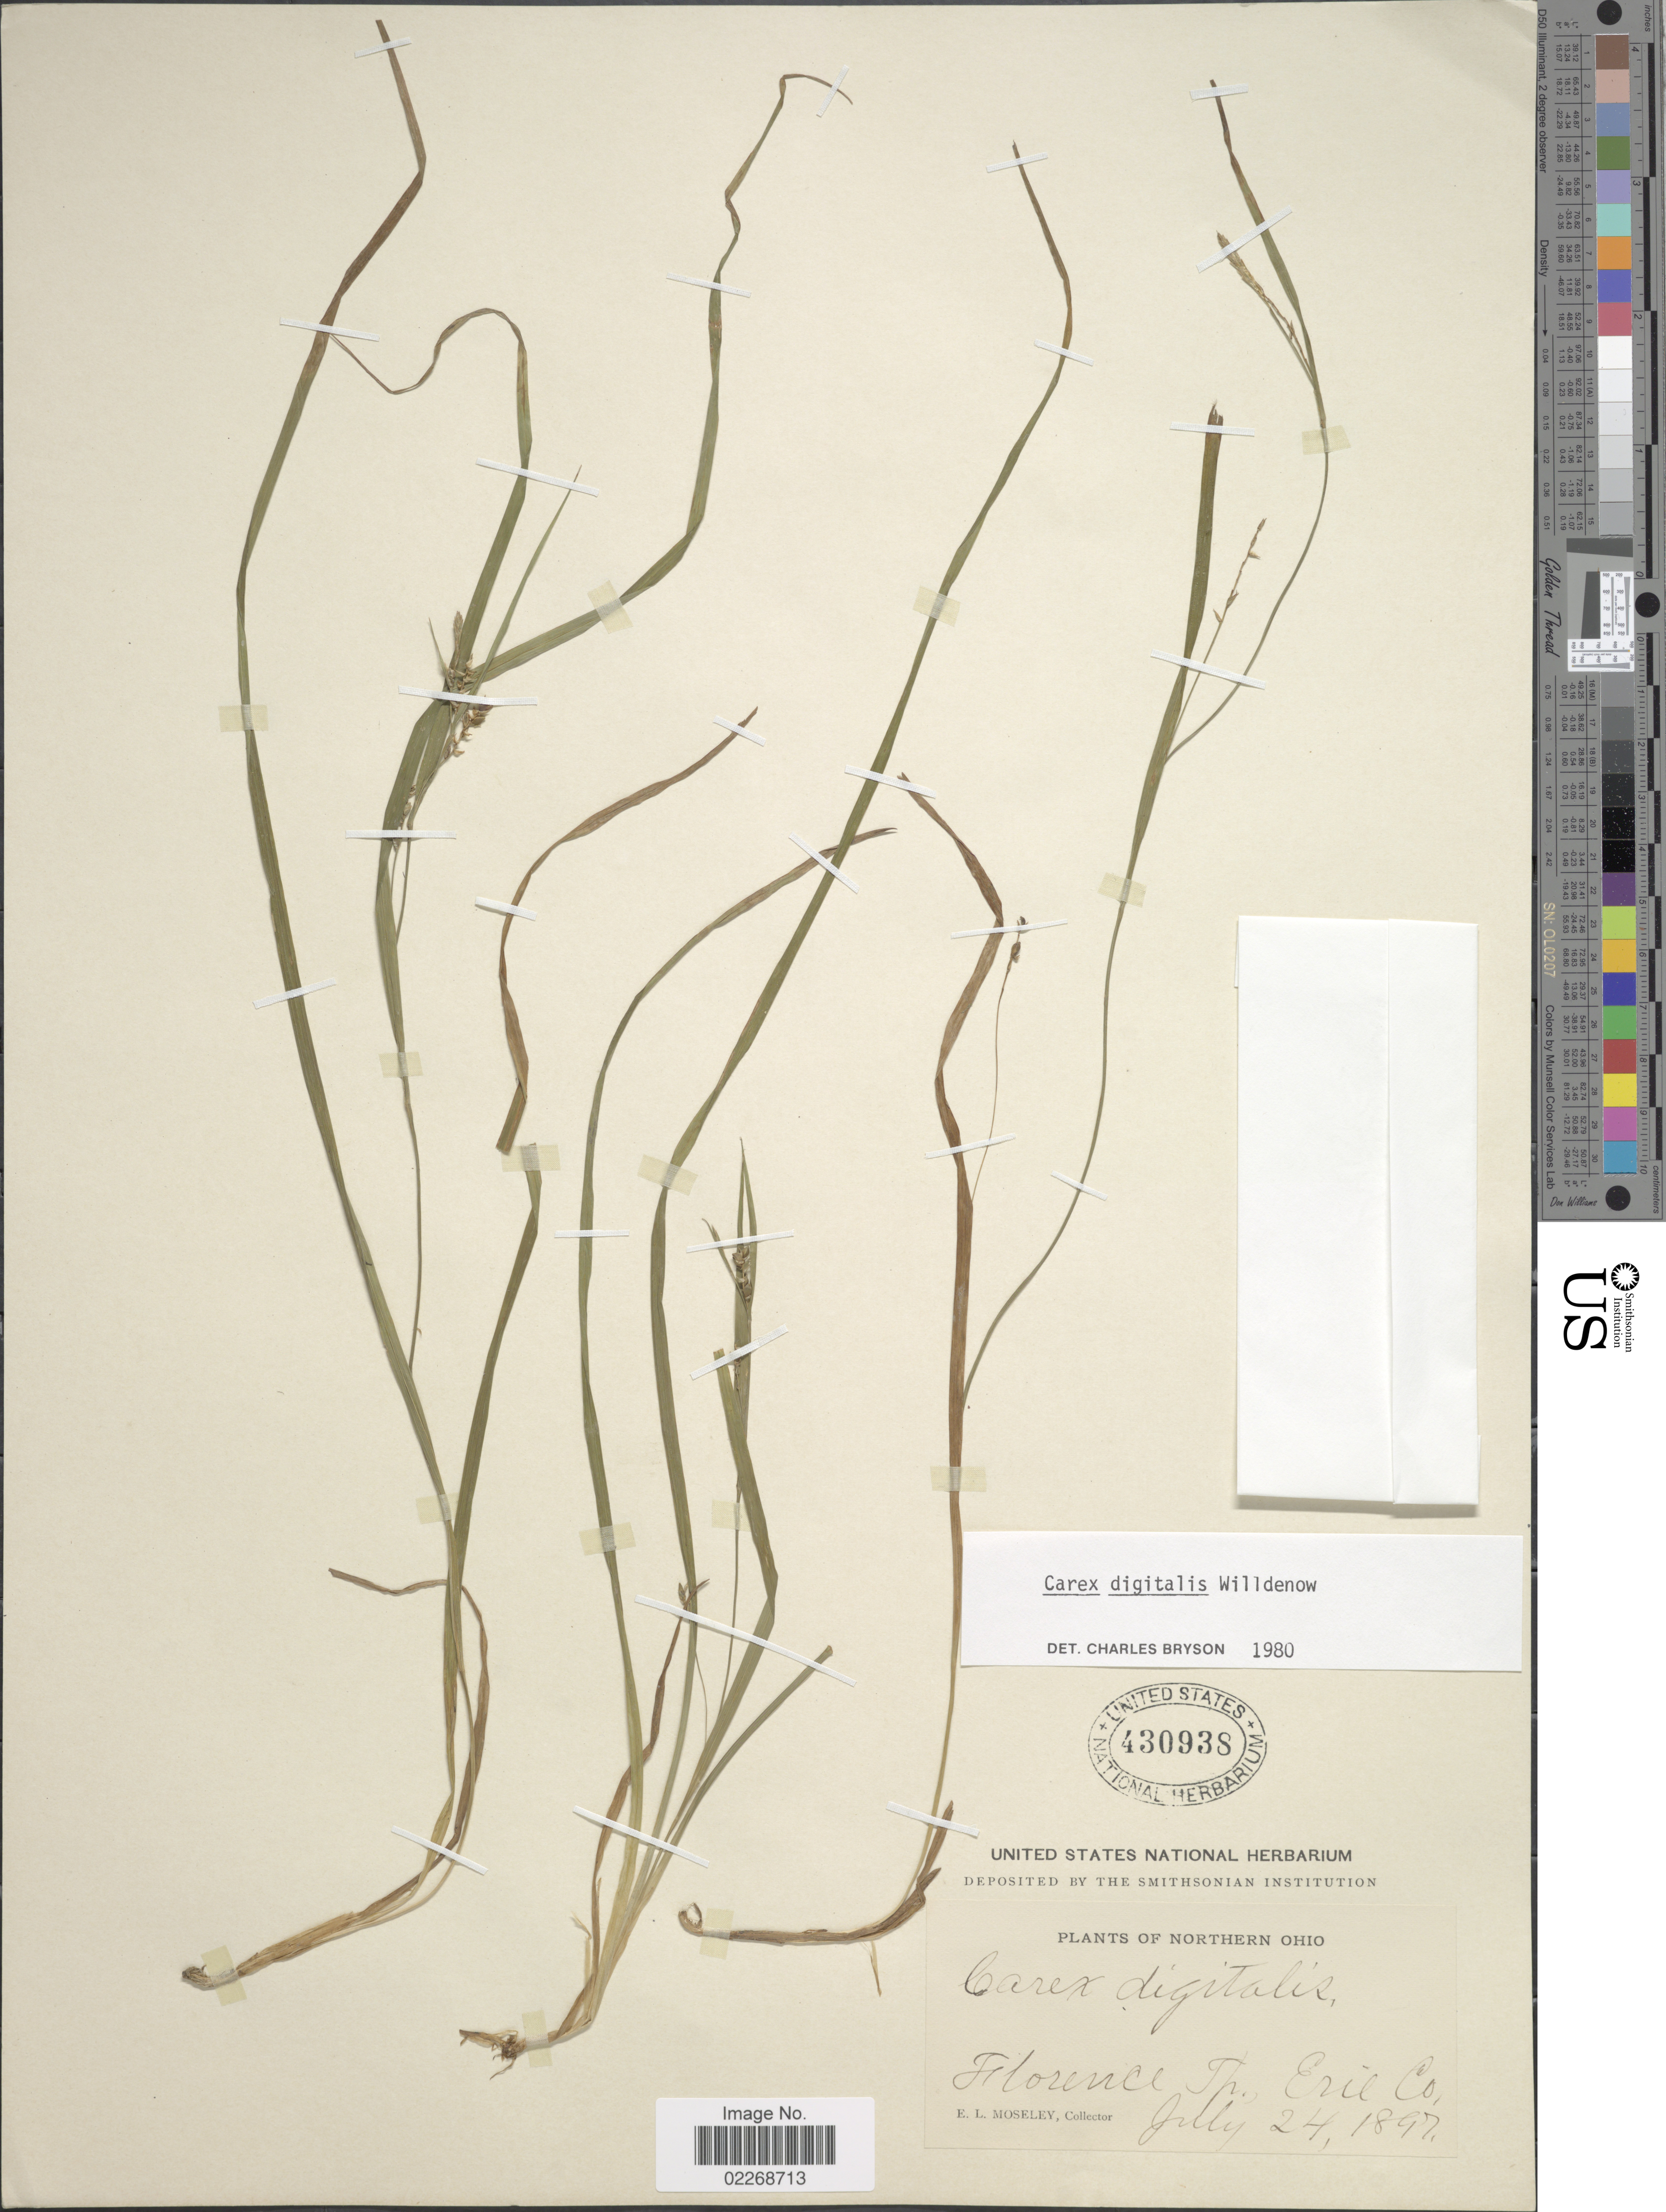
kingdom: Plantae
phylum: Tracheophyta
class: Liliopsida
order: Poales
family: Cyperaceae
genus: Carex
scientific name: Carex digitalis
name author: Willd.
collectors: E. Moseley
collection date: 1897-07-24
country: United States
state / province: Ohio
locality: Northern Ohio. Florence Tp., Erie Co.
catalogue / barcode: US 430938